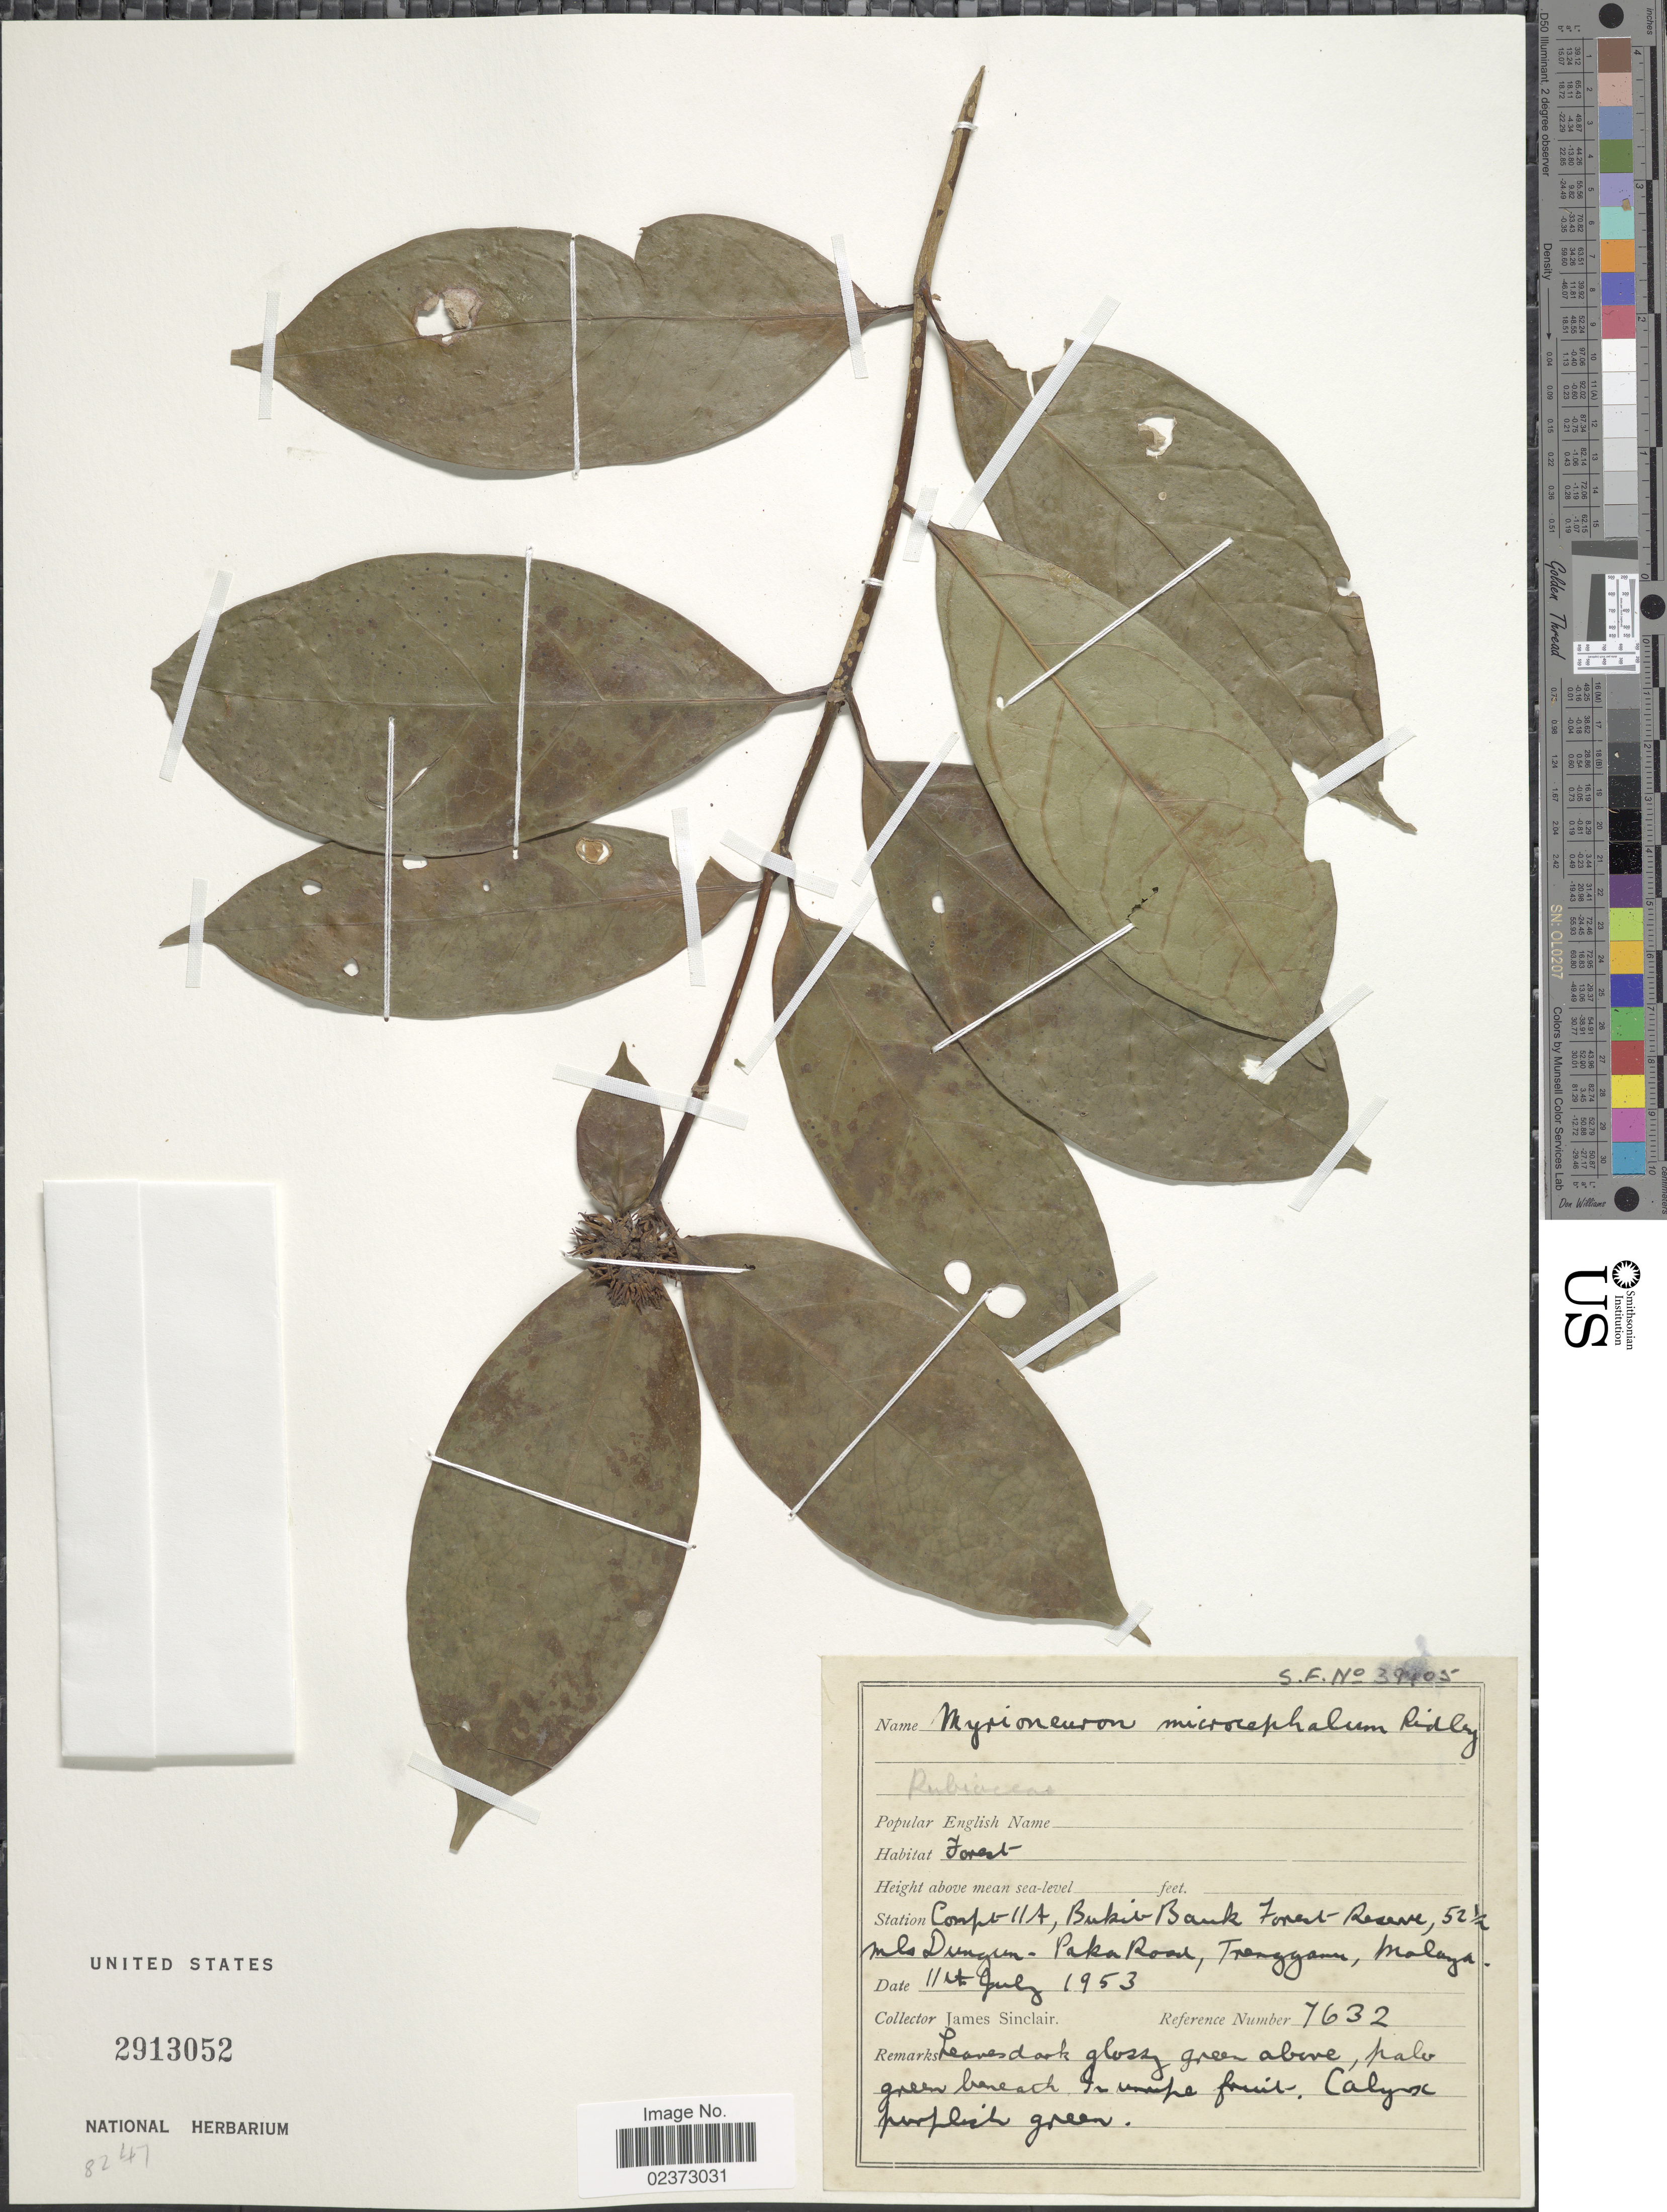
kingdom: Plantae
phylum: Tracheophyta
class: Magnoliopsida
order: Gentianales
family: Rubiaceae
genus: Rennellia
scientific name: Rennellia microcephala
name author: (Ridl.) K.M. Wong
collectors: J. Sinclair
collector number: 7632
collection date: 1953-07-11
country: Malaysia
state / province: Terengganu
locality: Compt 11A , Bukir Bank Forest Reserve, 52½ mls Dungan, Paka Road, Terengganu, Malaya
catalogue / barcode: US 2913052